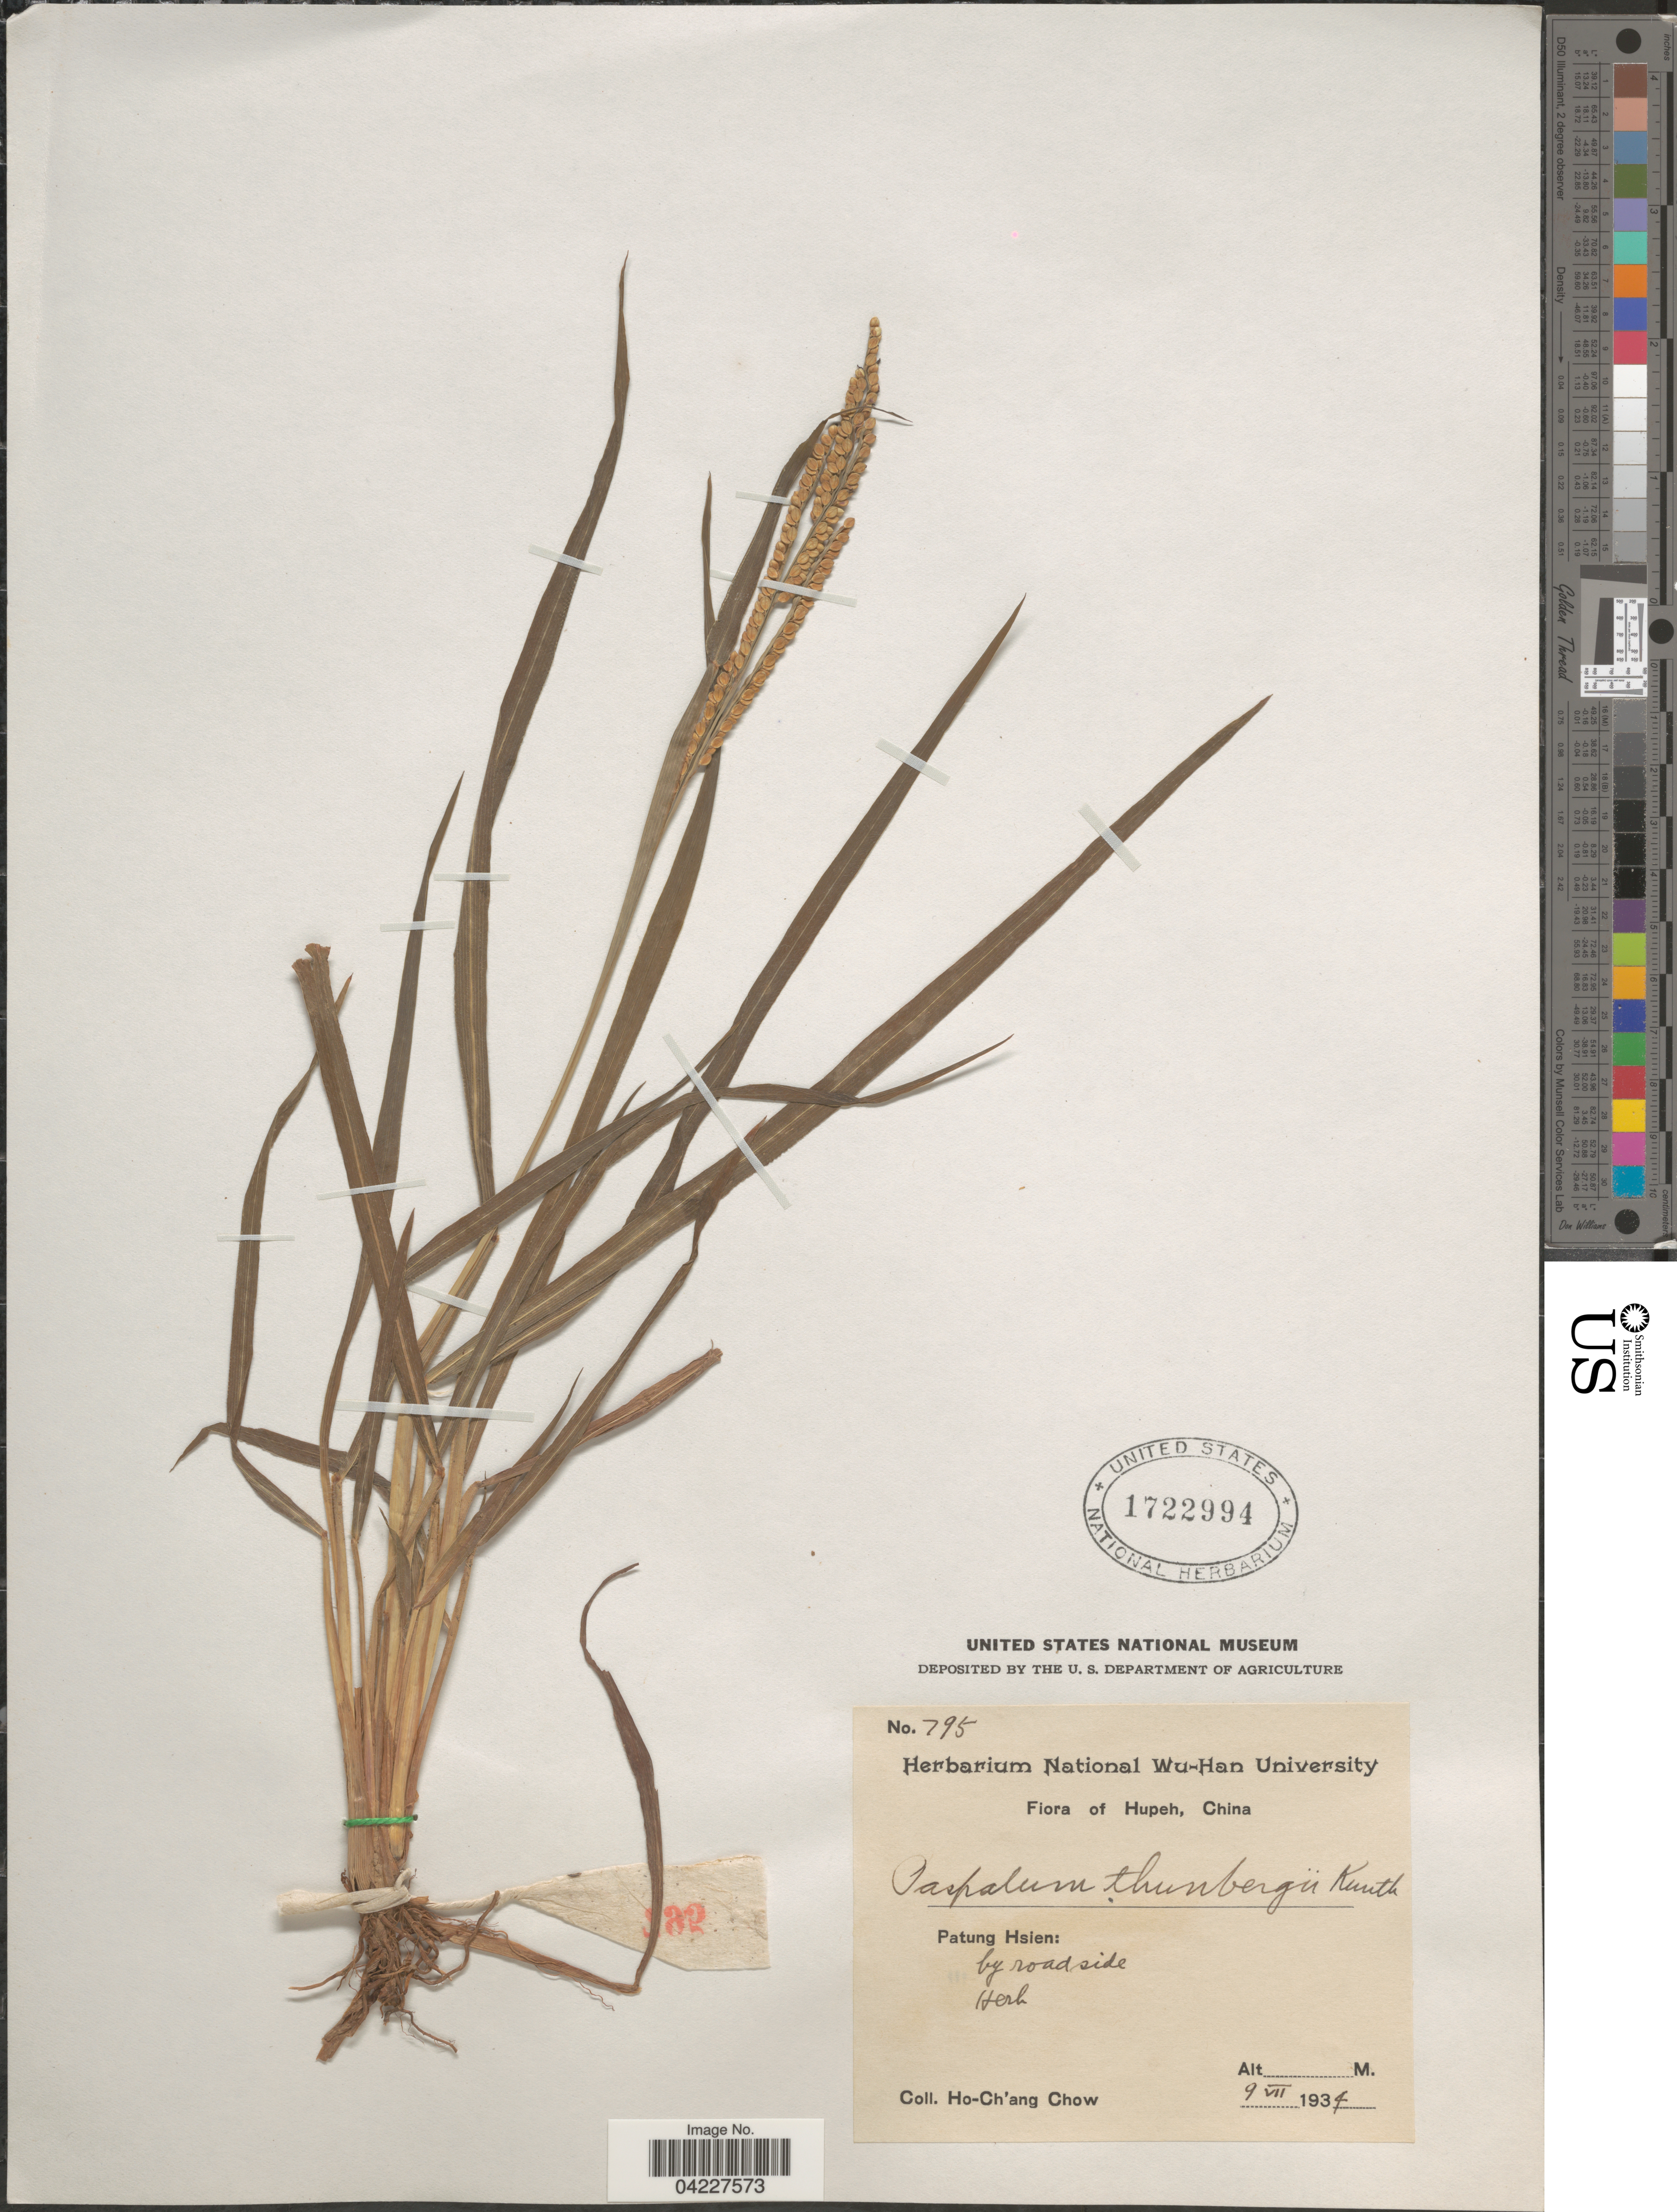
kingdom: Plantae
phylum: Tracheophyta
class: Liliopsida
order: Poales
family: Poaceae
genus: Paspalum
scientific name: Paspalum thunbergii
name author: Kunth ex Steud.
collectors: H. Chow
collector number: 795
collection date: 1934-07-09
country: China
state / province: Hubei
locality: Hupeh. Patung Hsien: by roadside.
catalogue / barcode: US 1722994